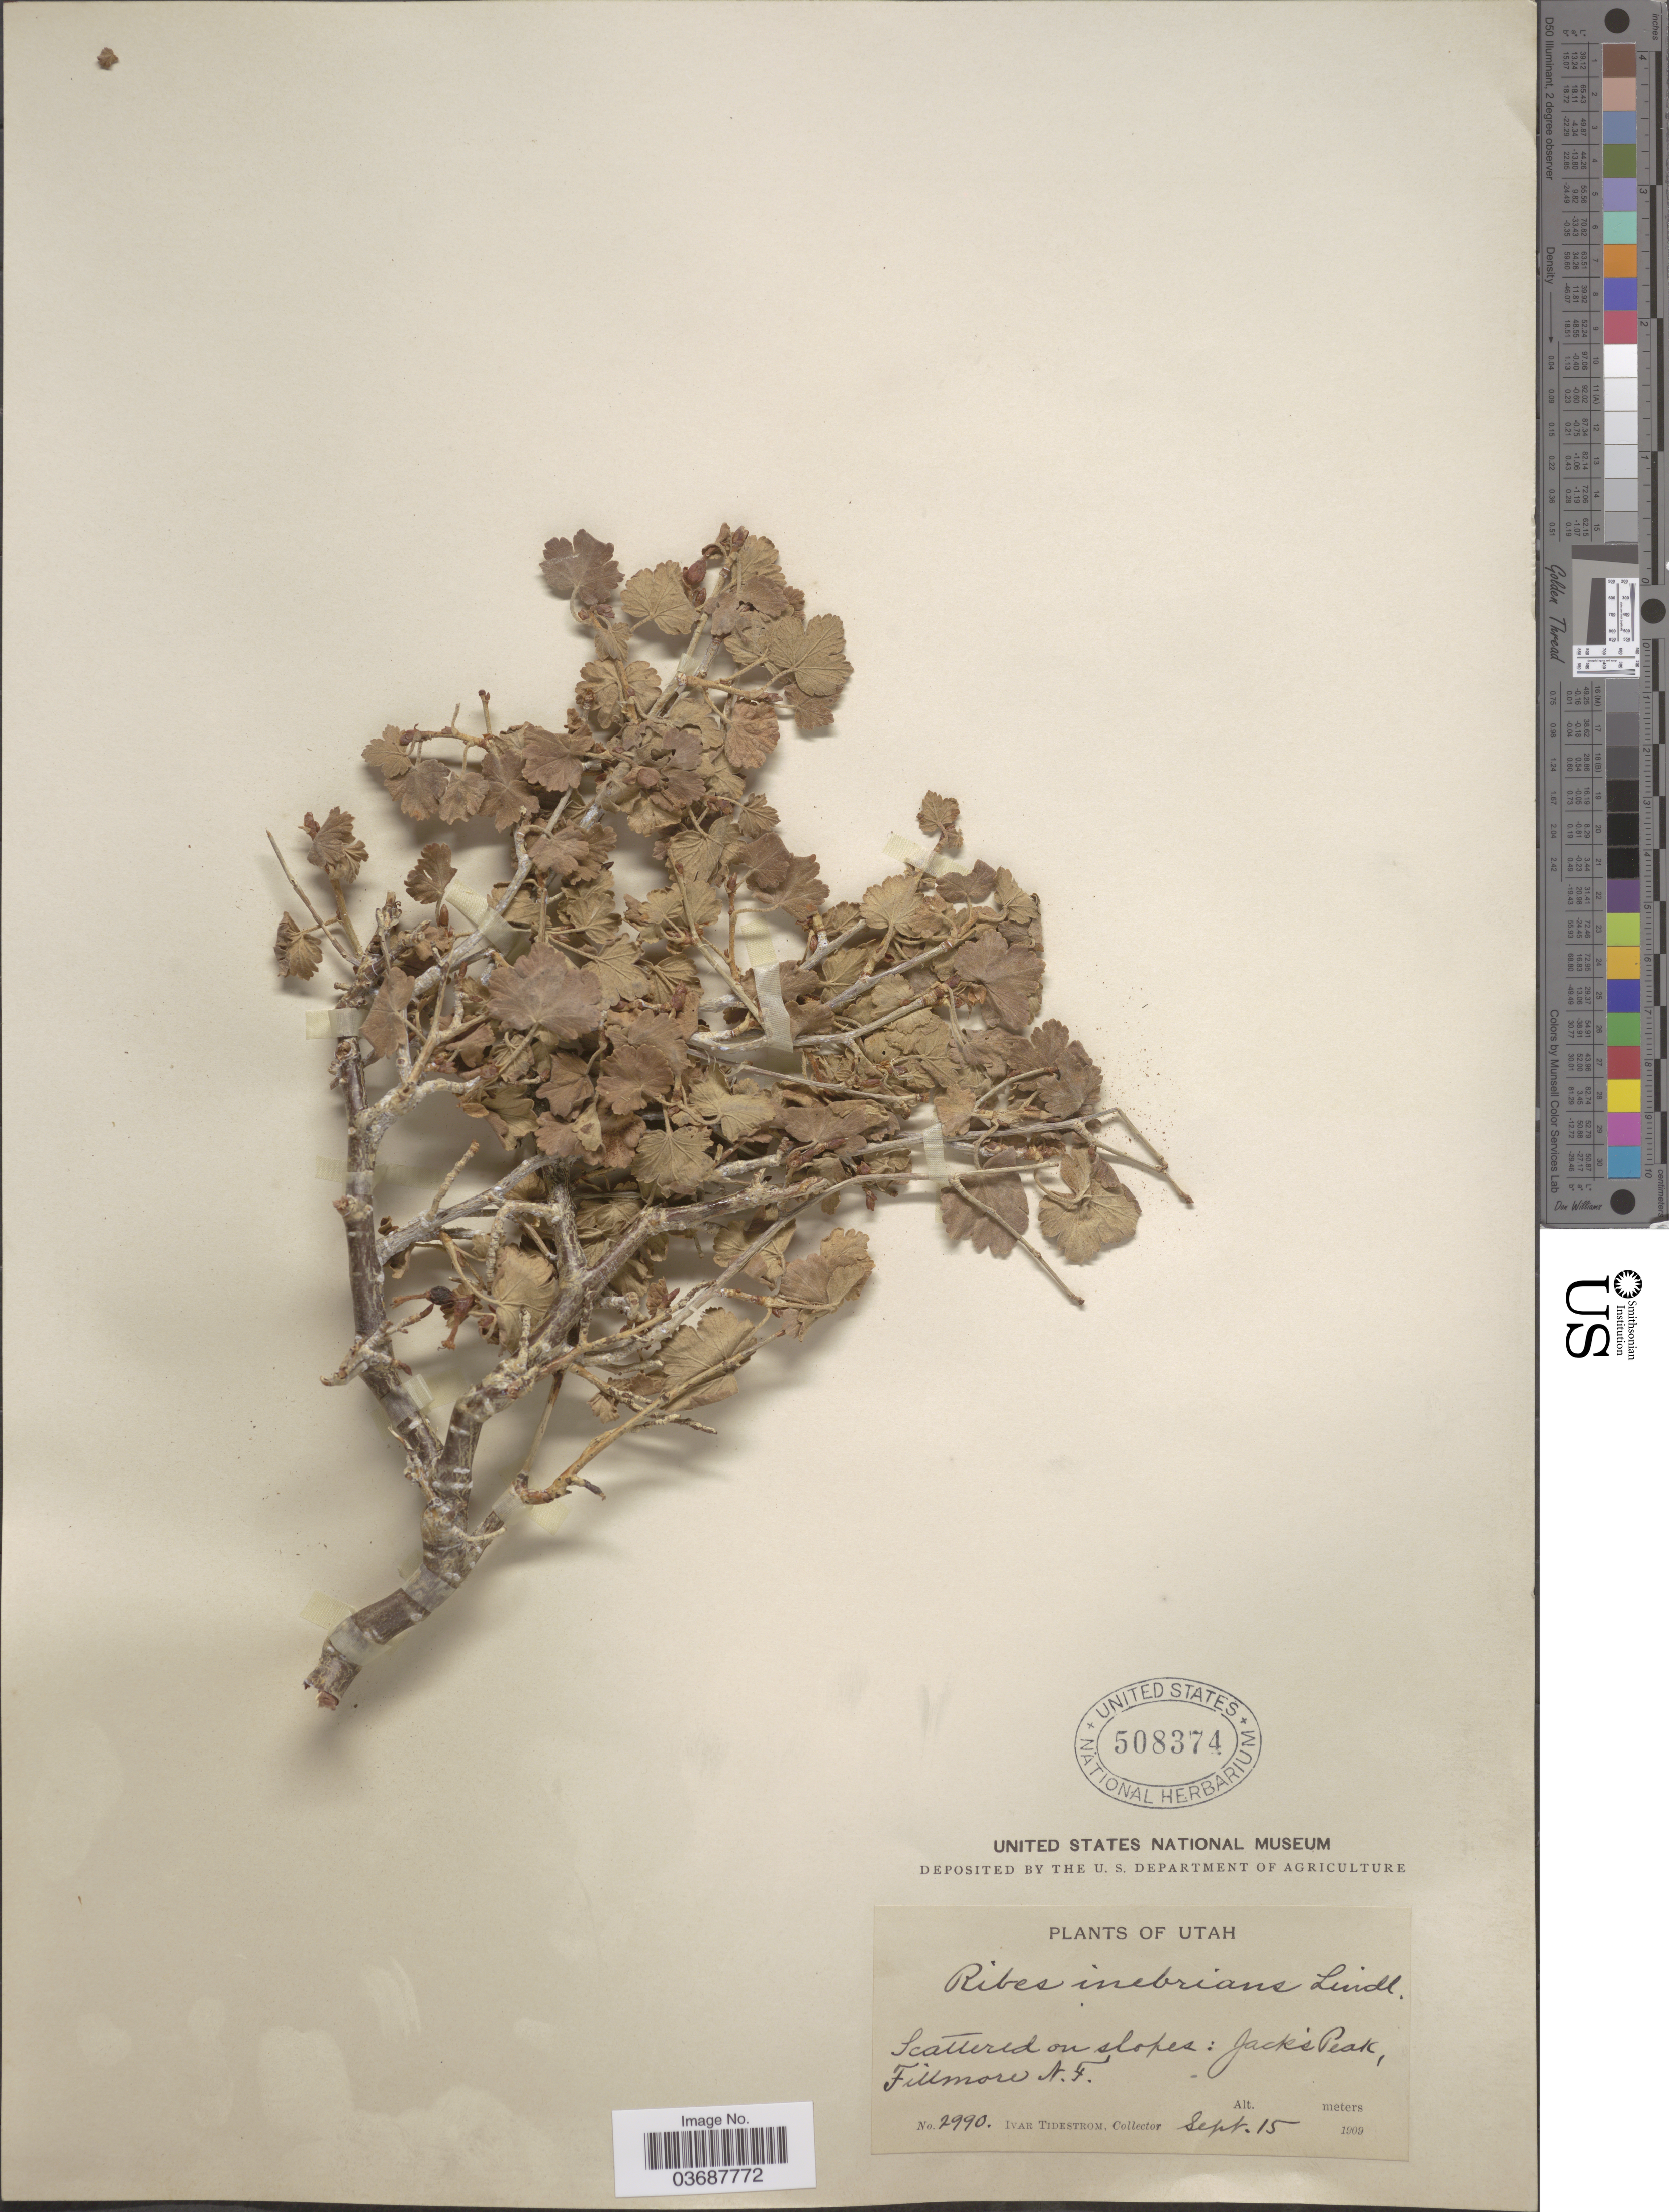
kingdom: Plantae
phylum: Tracheophyta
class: Magnoliopsida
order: Saxifragales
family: Grossulariaceae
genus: Ribes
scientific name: Ribes inebrians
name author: Lindl.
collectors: I. F. Tidestrom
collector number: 2990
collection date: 1909-09-15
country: United States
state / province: Utah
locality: Jack's Peak, Fillmore N. F.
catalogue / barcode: US 508374